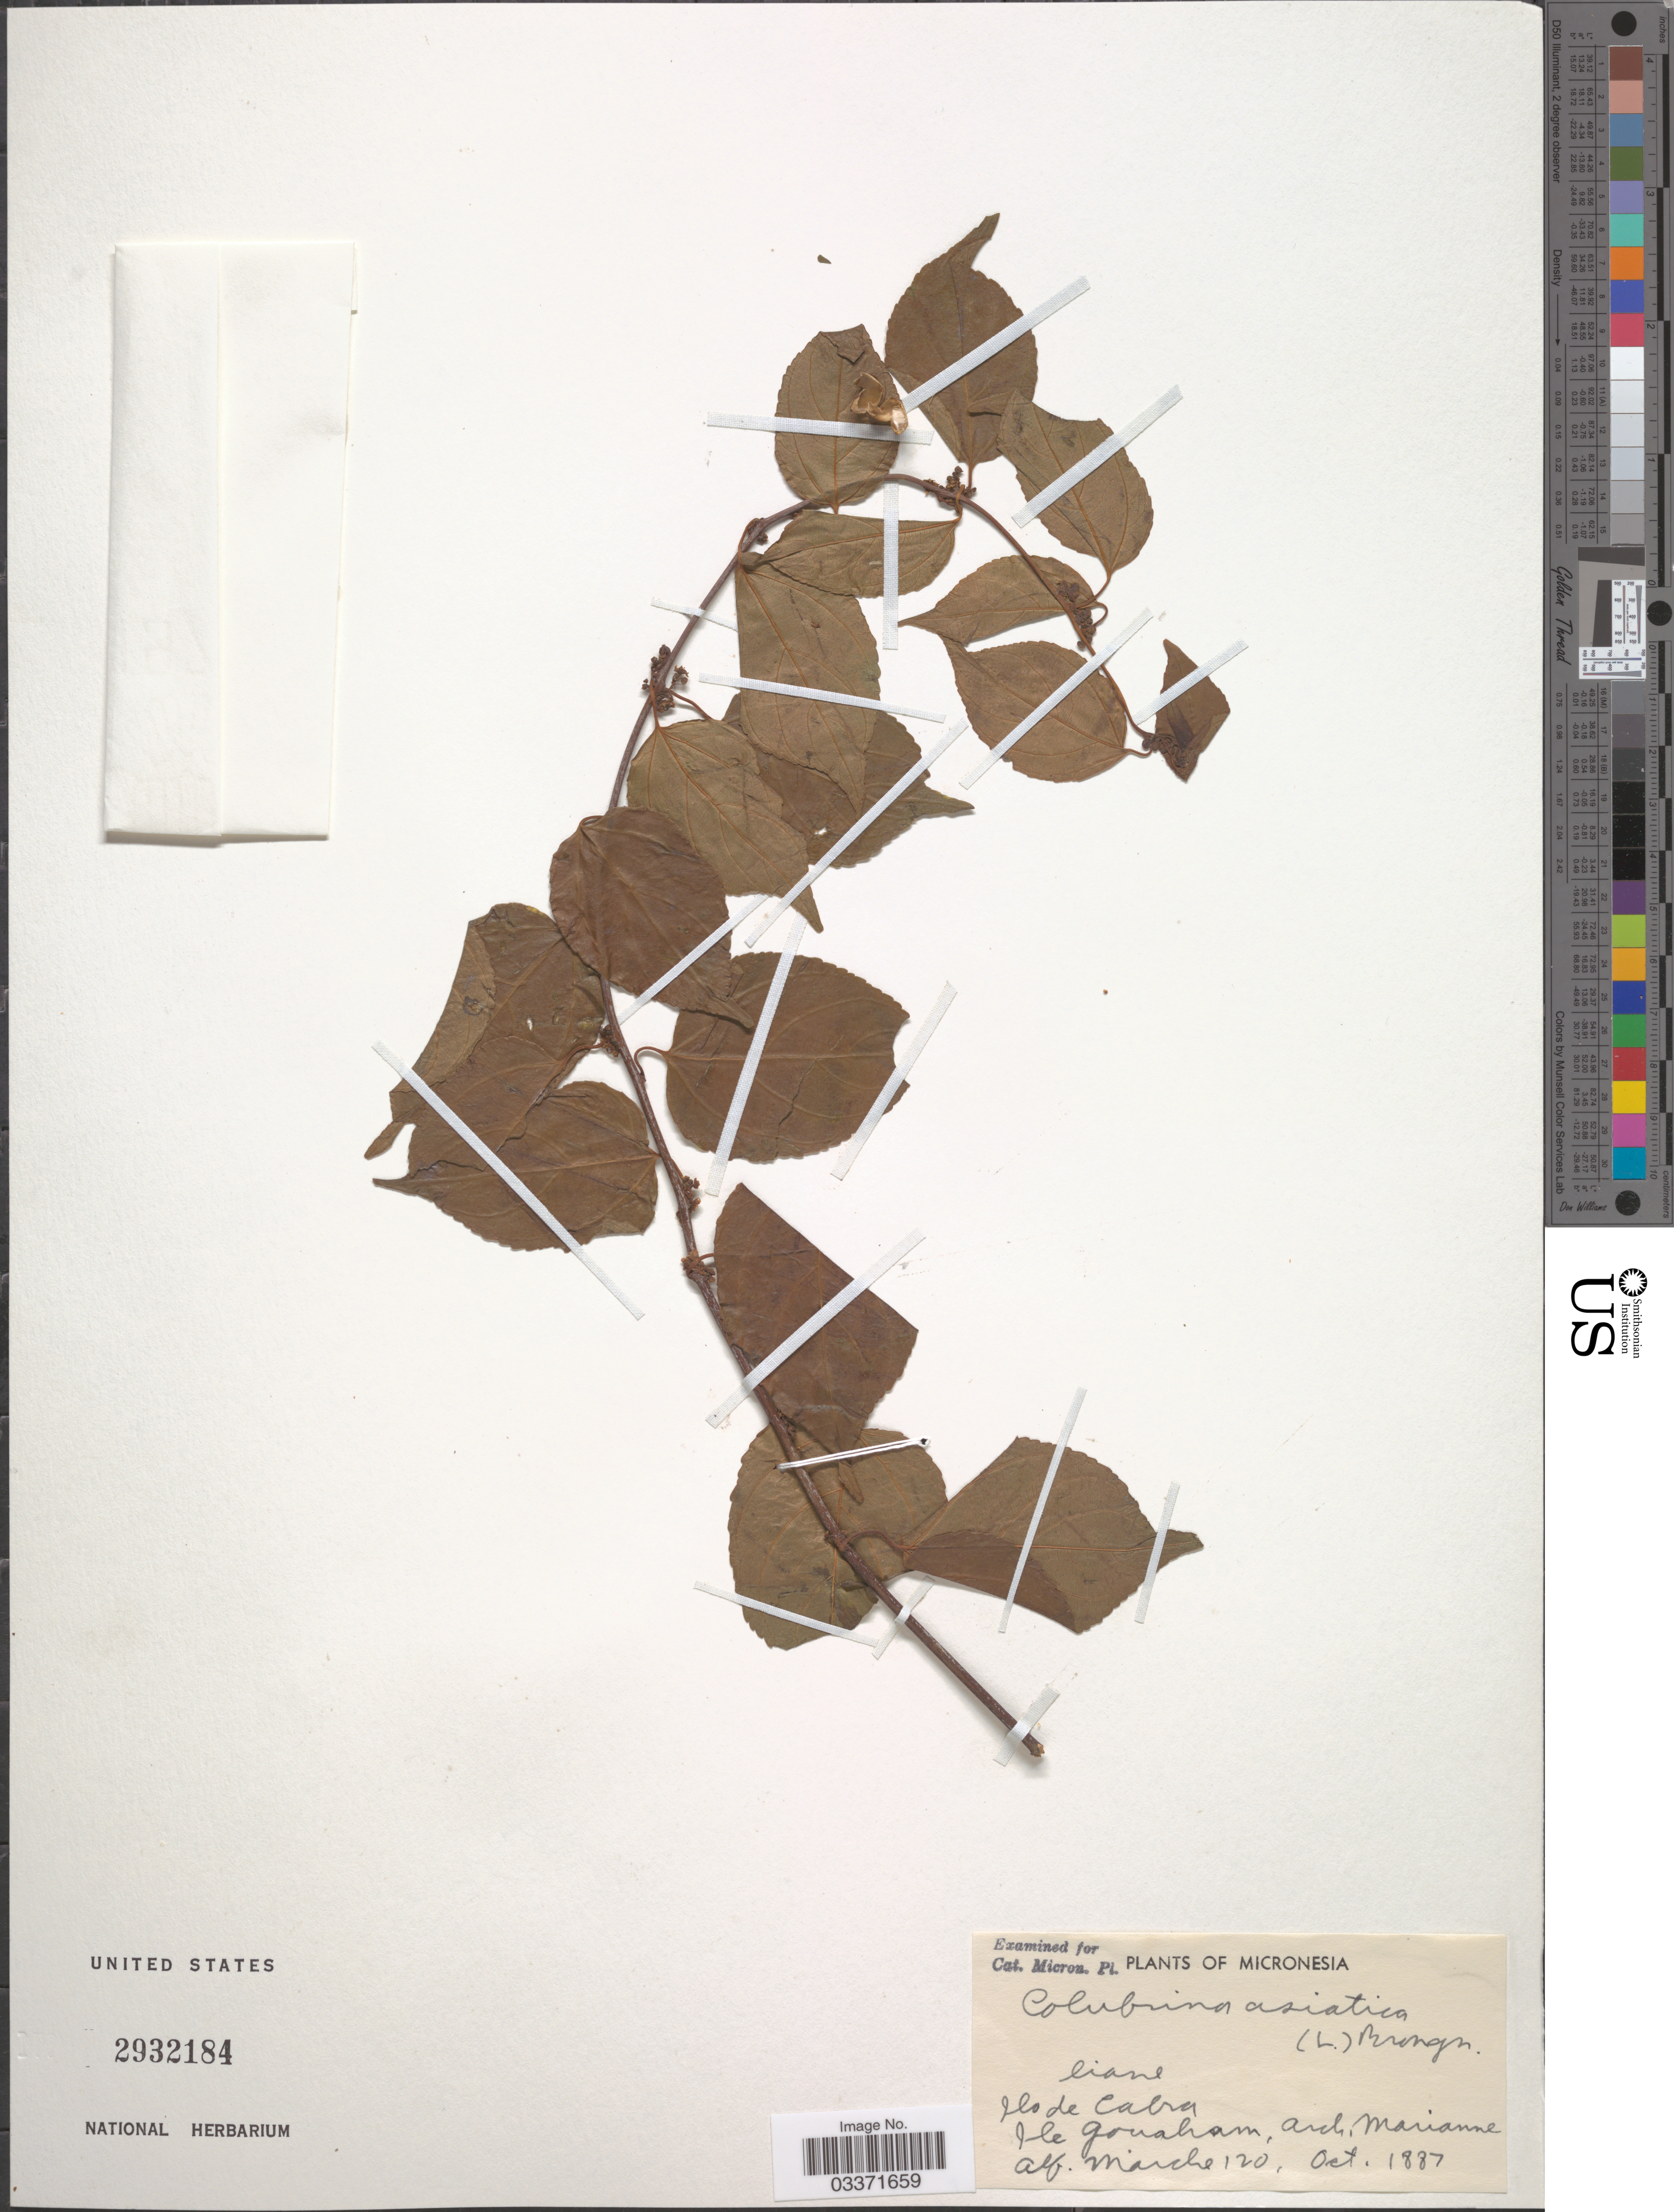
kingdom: Plantae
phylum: Tracheophyta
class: Magnoliopsida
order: Rosales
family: Rhamnaceae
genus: Colubrina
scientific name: Colubrina asiatica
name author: (L.) Brongn.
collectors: A. Marche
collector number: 120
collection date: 1887-10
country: Guam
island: Guam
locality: Ilo [interpreted] de Cabra [interpreted], Ile Gouaham, Arch. Marianne.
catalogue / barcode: US 2932184